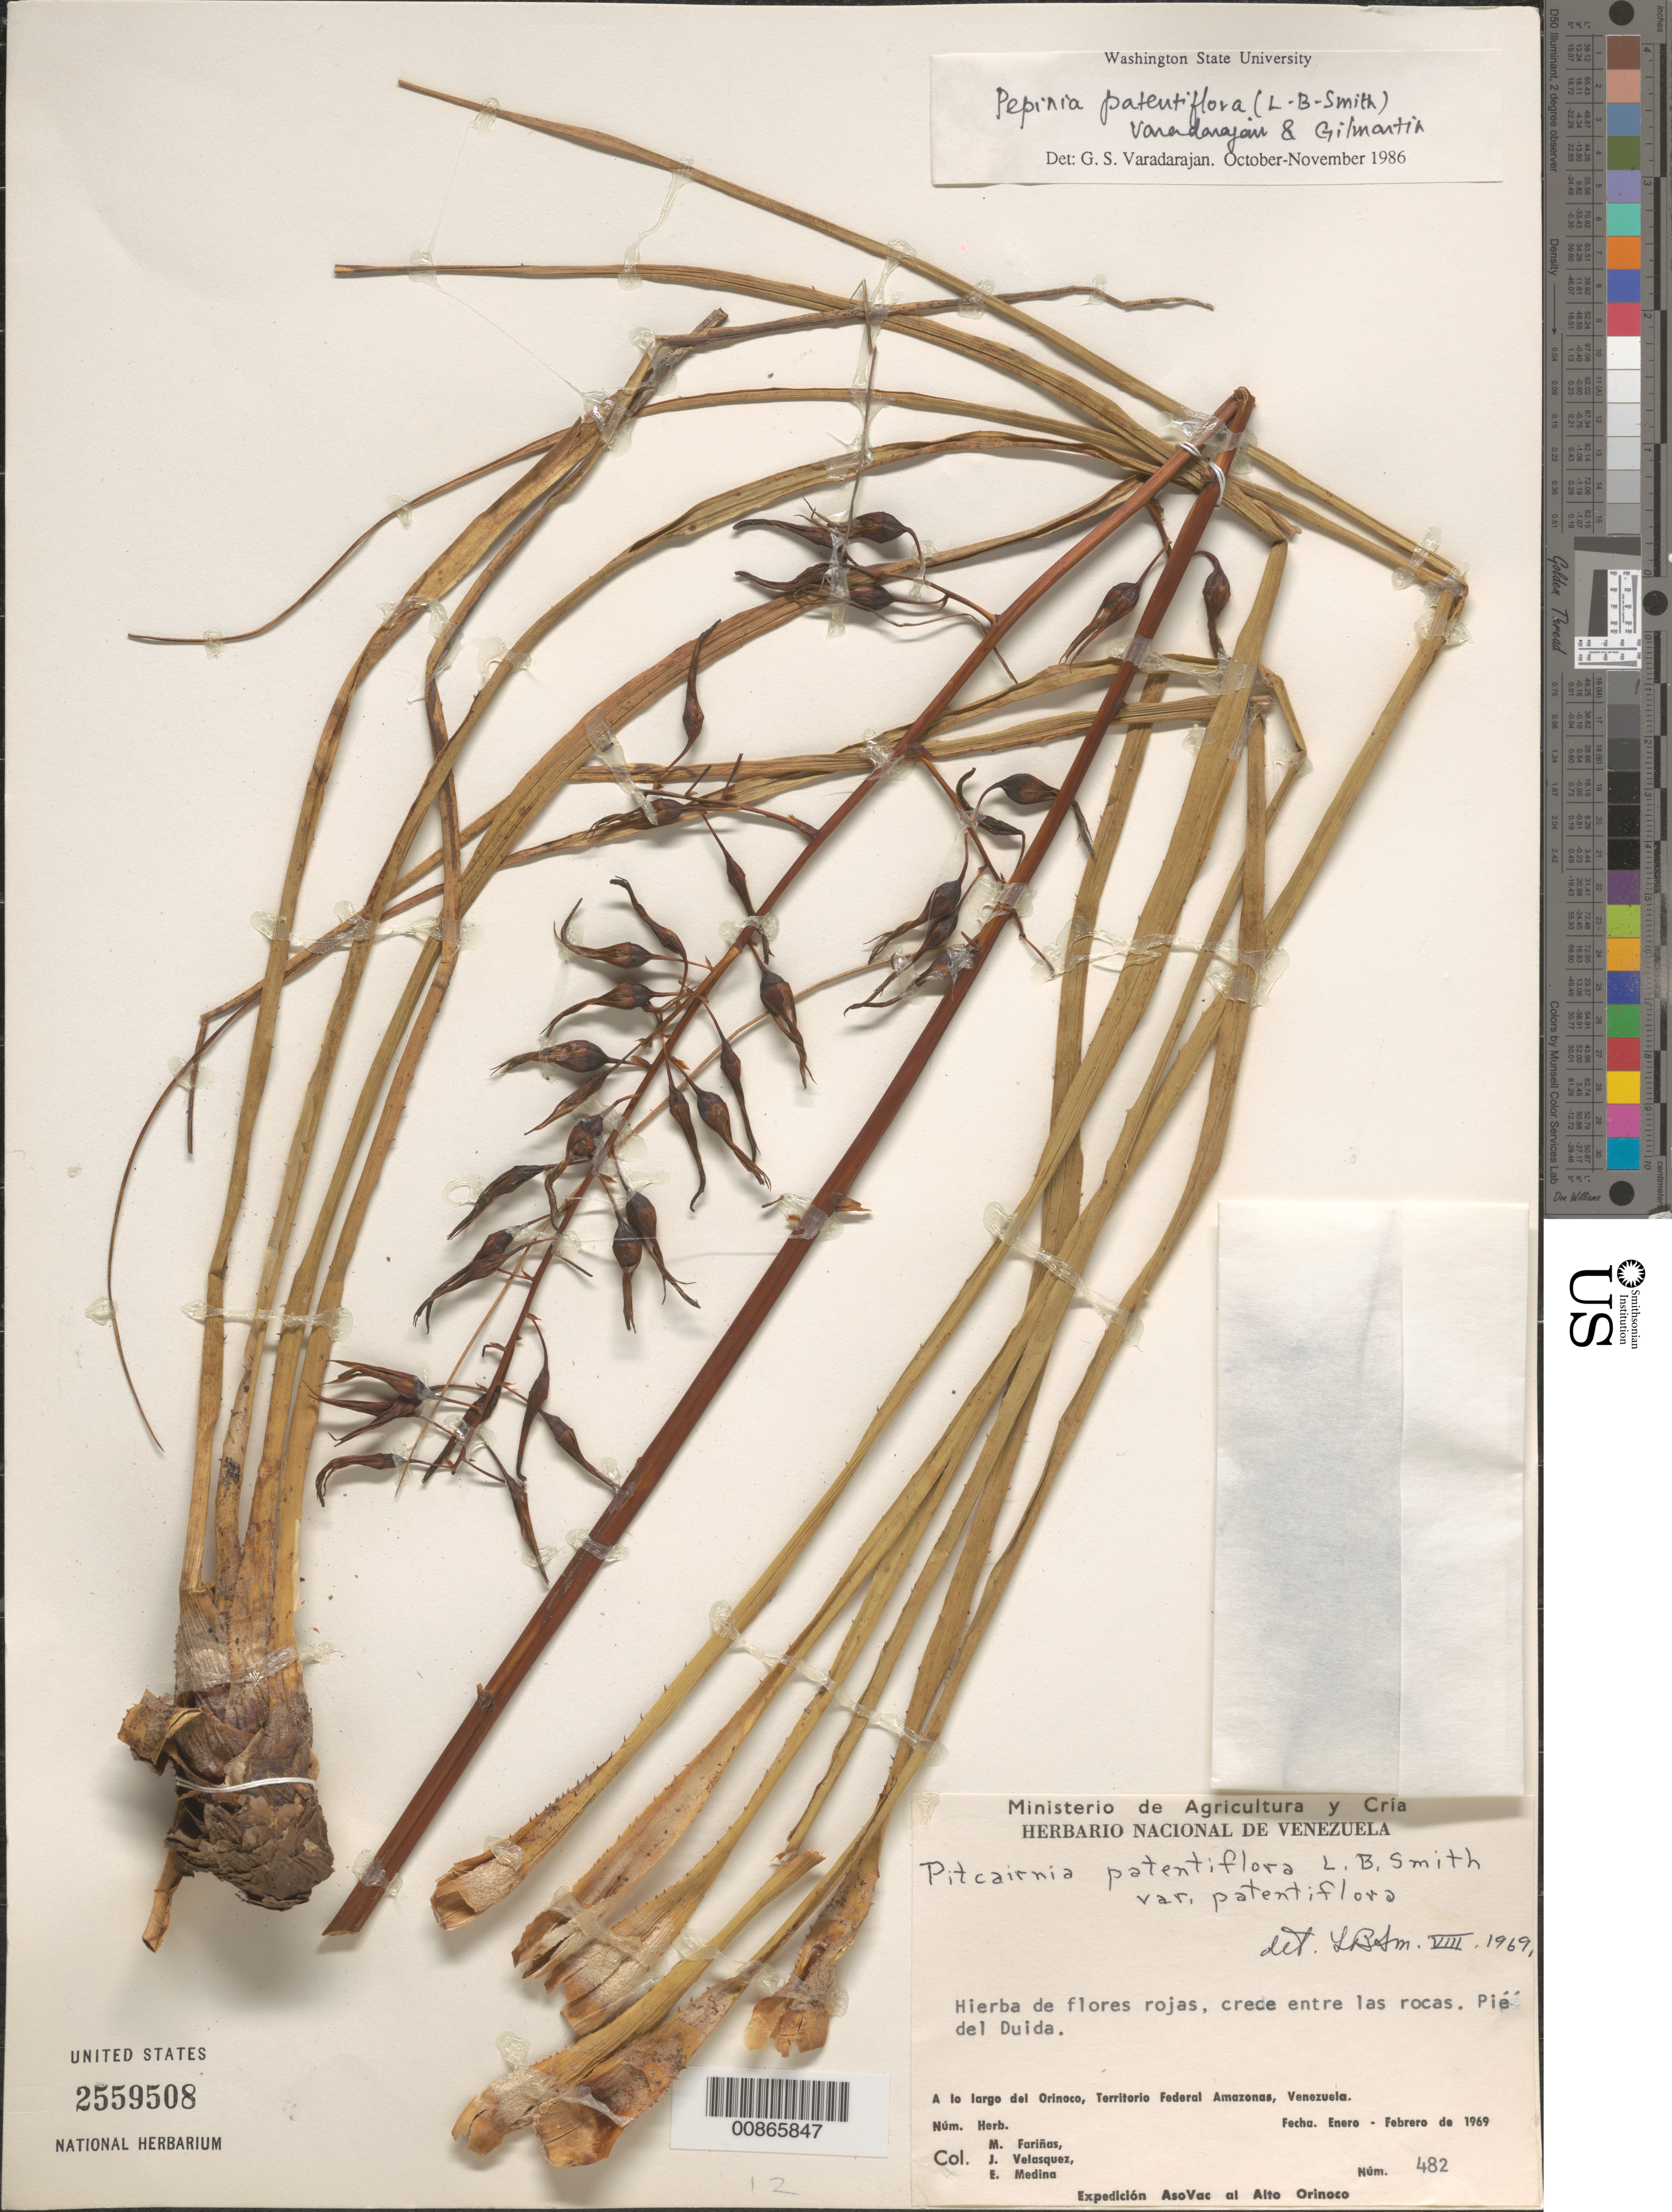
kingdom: Plantae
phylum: Tracheophyta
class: Liliopsida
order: Poales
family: Bromeliaceae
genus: Pitcairnia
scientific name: Pitcairnia patentiflora var. patentiflora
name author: L.B. Sm.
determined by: Smith, Lyman B., (US), NMNH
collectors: M. Fariñas, J. Velasquez & E. Medina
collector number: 482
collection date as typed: Jan-69 to Feb-69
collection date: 1969-01/1969-02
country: Venezuela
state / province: Amazonas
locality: Cerro Duida, Río Orinoco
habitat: Crece entre las rocas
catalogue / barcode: US 2559508